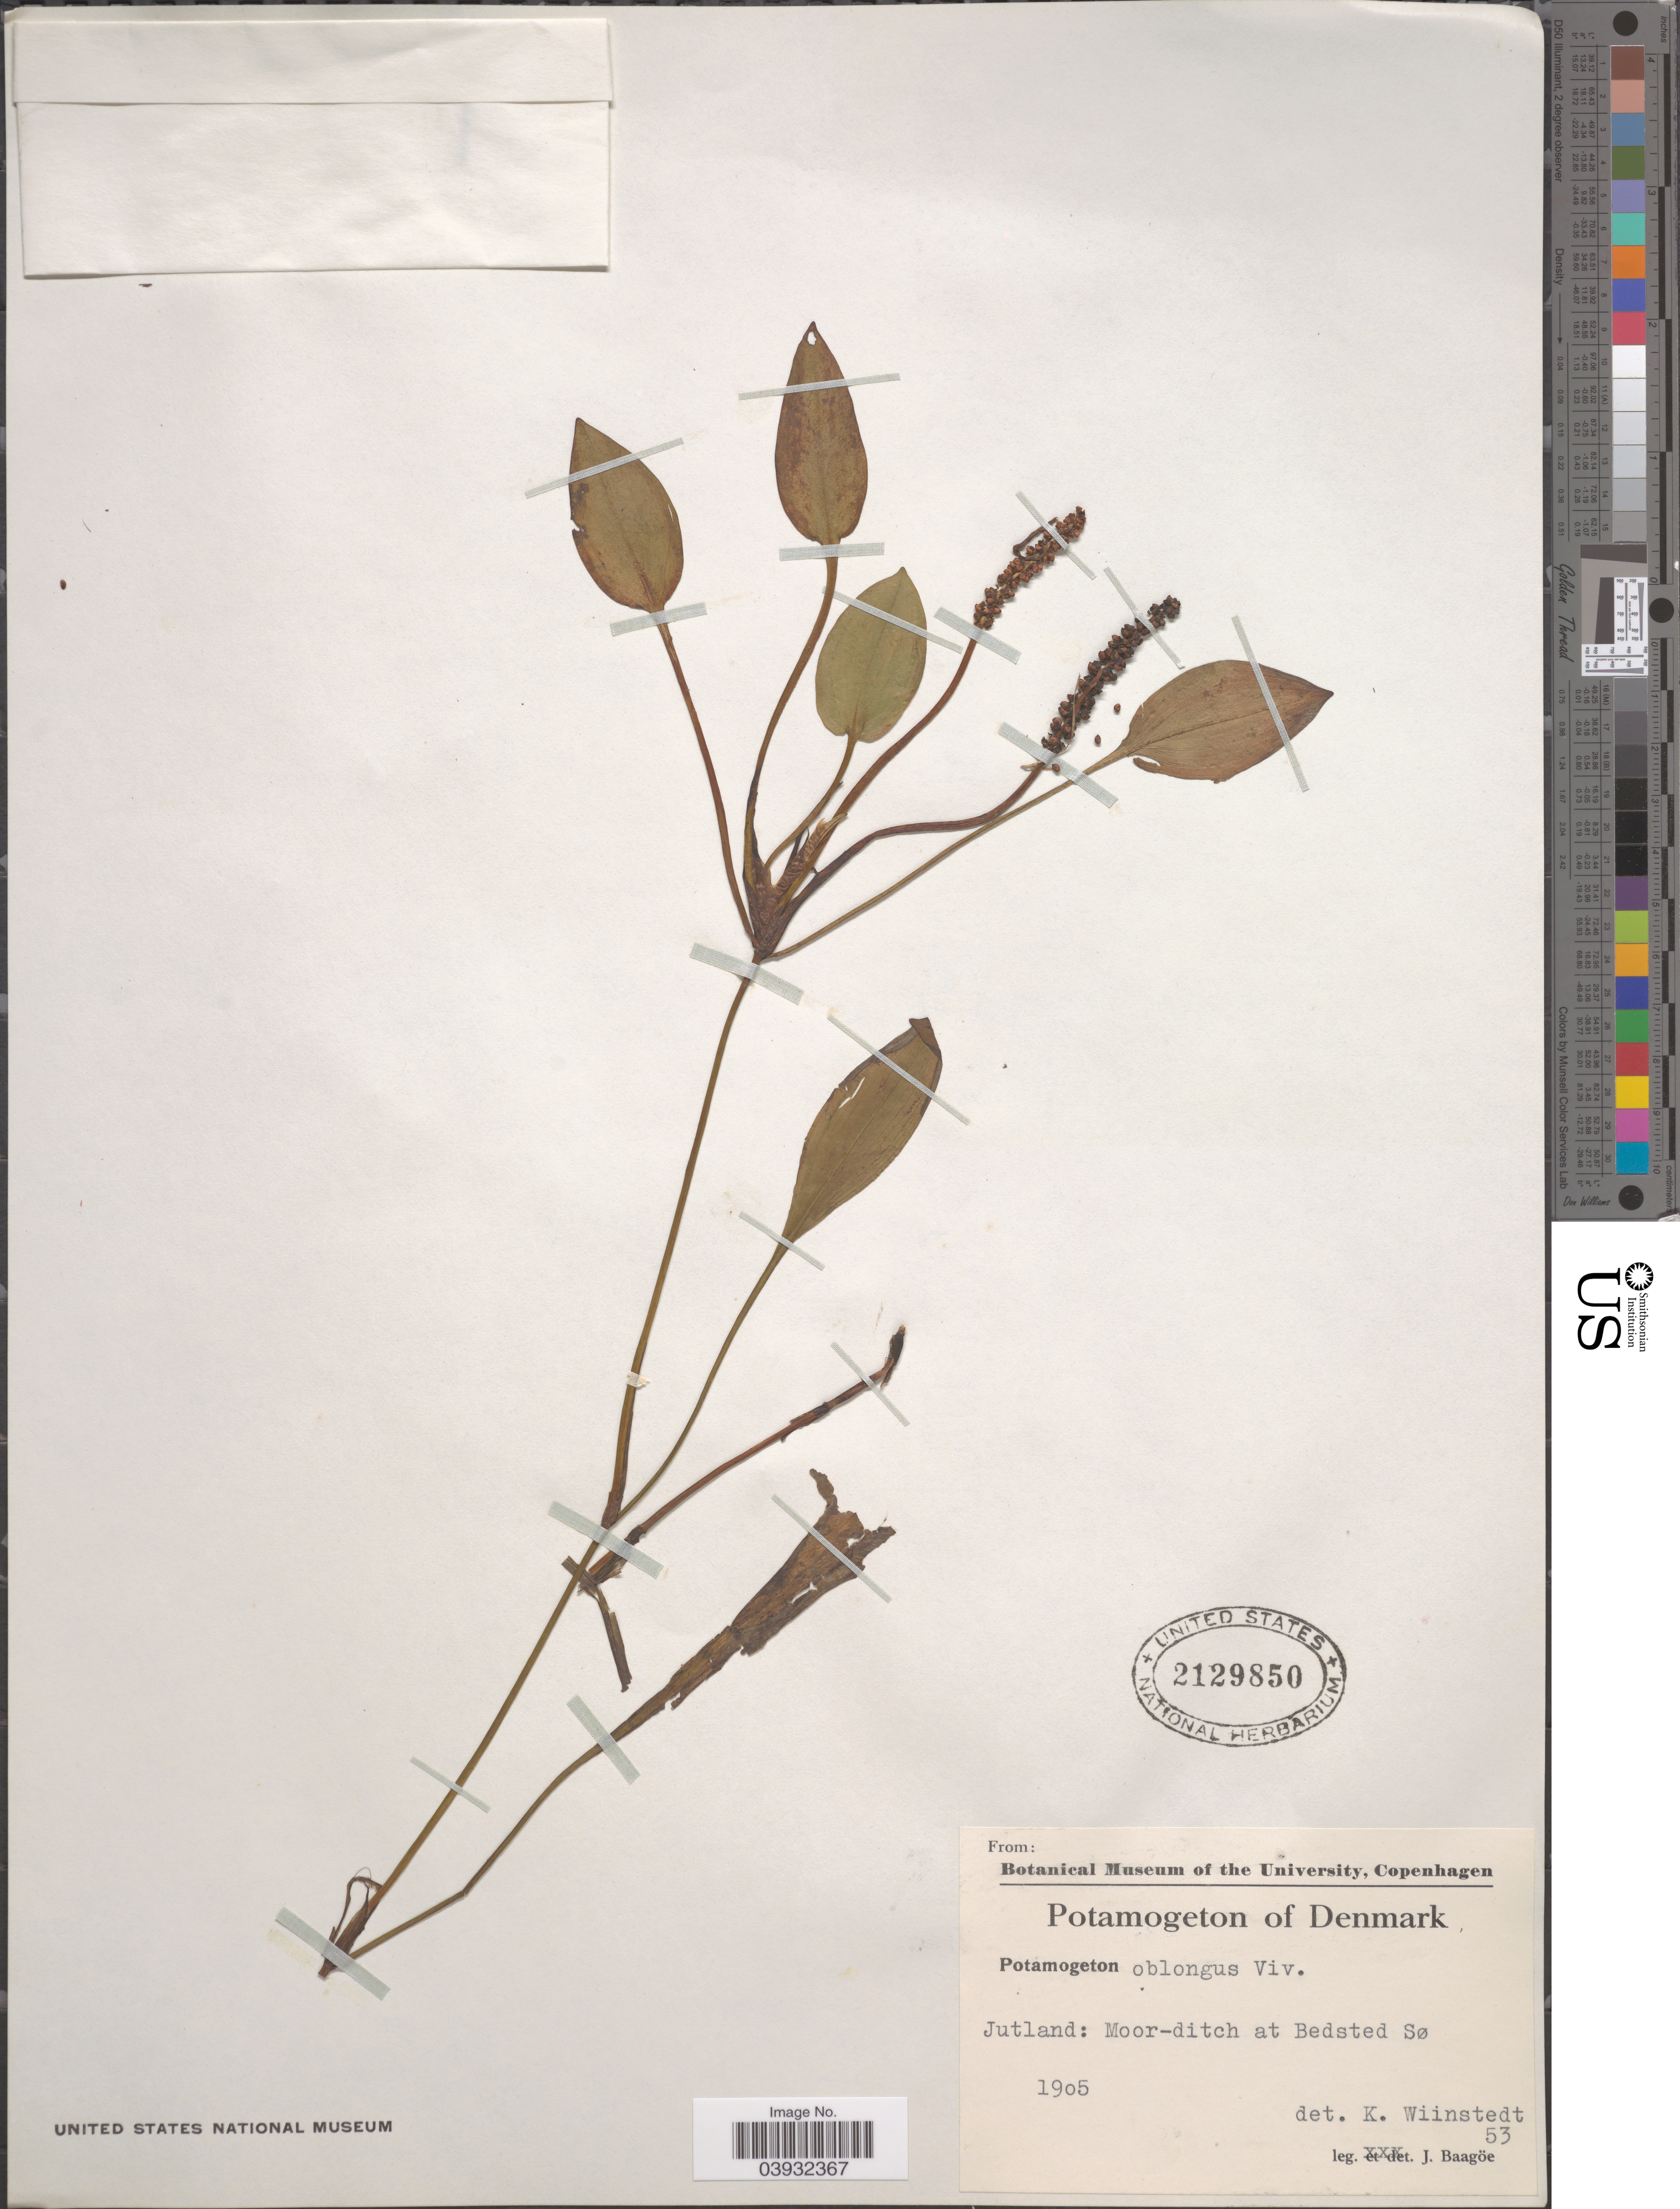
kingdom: Plantae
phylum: Tracheophyta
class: Liliopsida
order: Alismatales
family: Potamogetonaceae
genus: Potamogeton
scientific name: Potamogeton oblongus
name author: Viv.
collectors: J. Baagoe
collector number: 53?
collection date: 1905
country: Denmark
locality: Jutland: Moor-ditch at Bedsted Sø.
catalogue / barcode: US 2129850